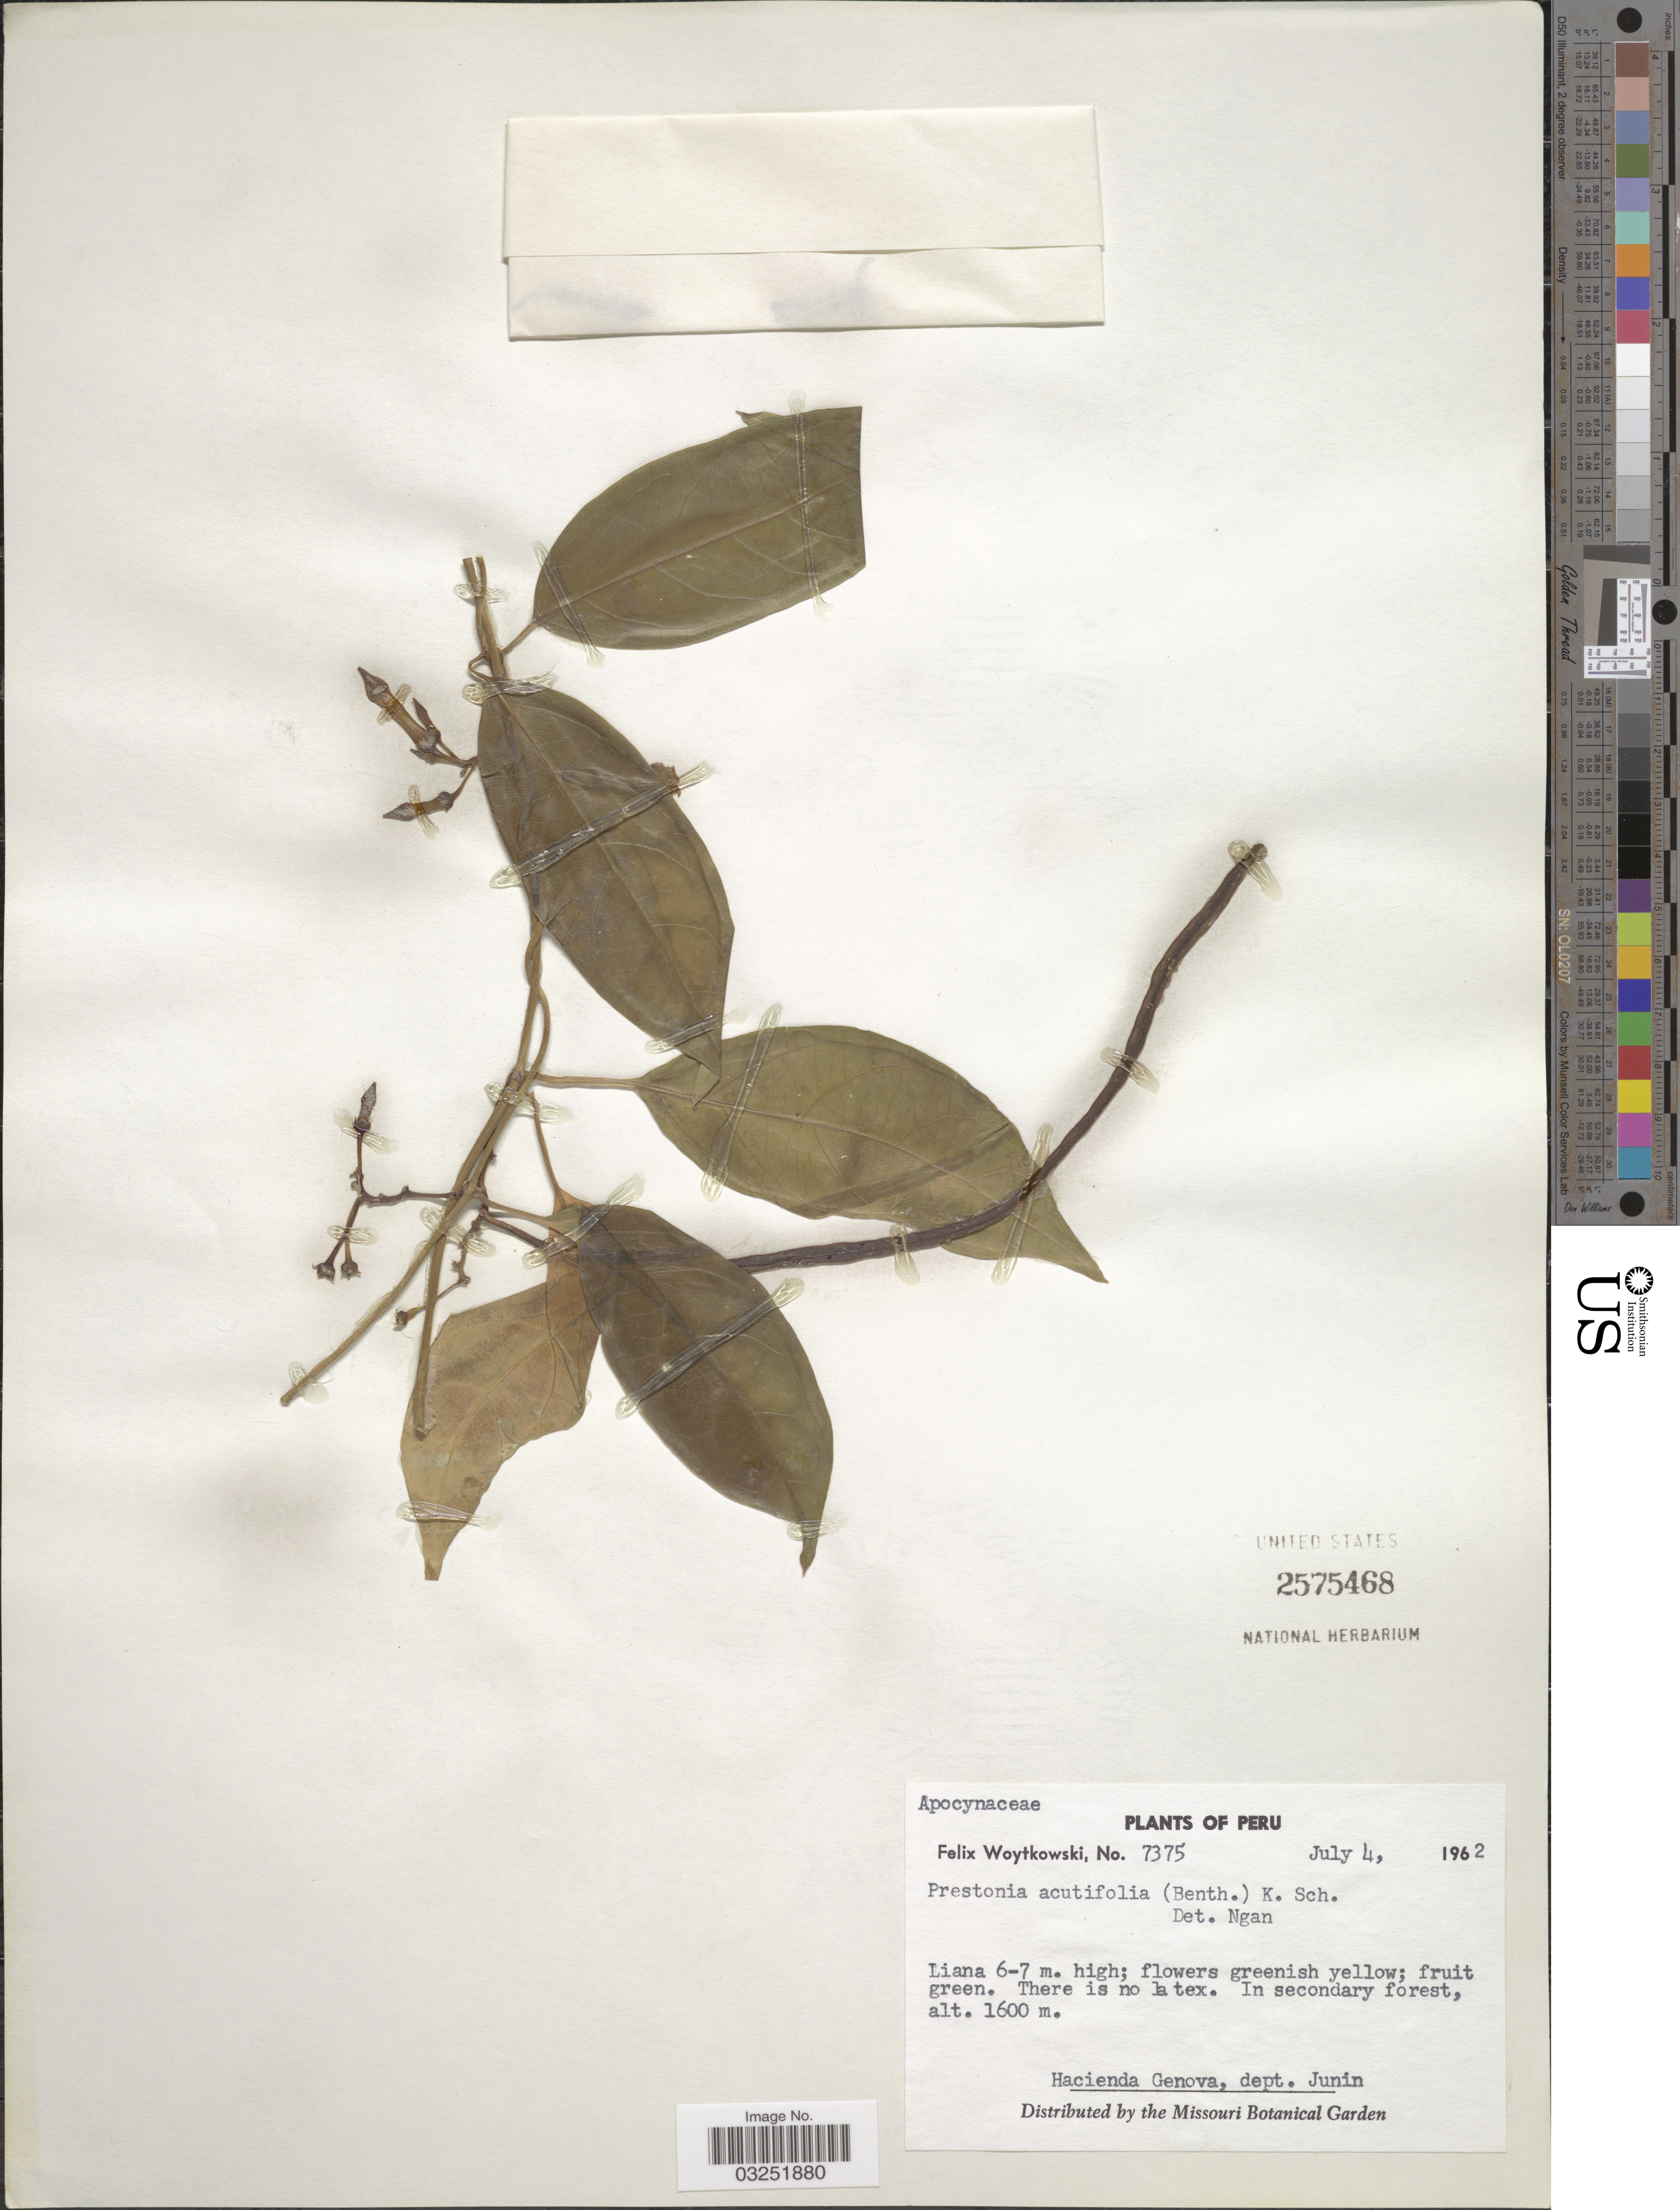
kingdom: Plantae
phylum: Tracheophyta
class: Magnoliopsida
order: Gentianales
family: Apocynaceae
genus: Prestonia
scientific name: Prestonia acutifolia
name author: (Benth. & Müll. Arg.) K. Schum.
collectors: F. Woytkowski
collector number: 7375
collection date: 1962-07-04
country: Peru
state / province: Junín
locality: Hacienda Genova, dept. Junin.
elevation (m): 1600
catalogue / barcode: US 2575468